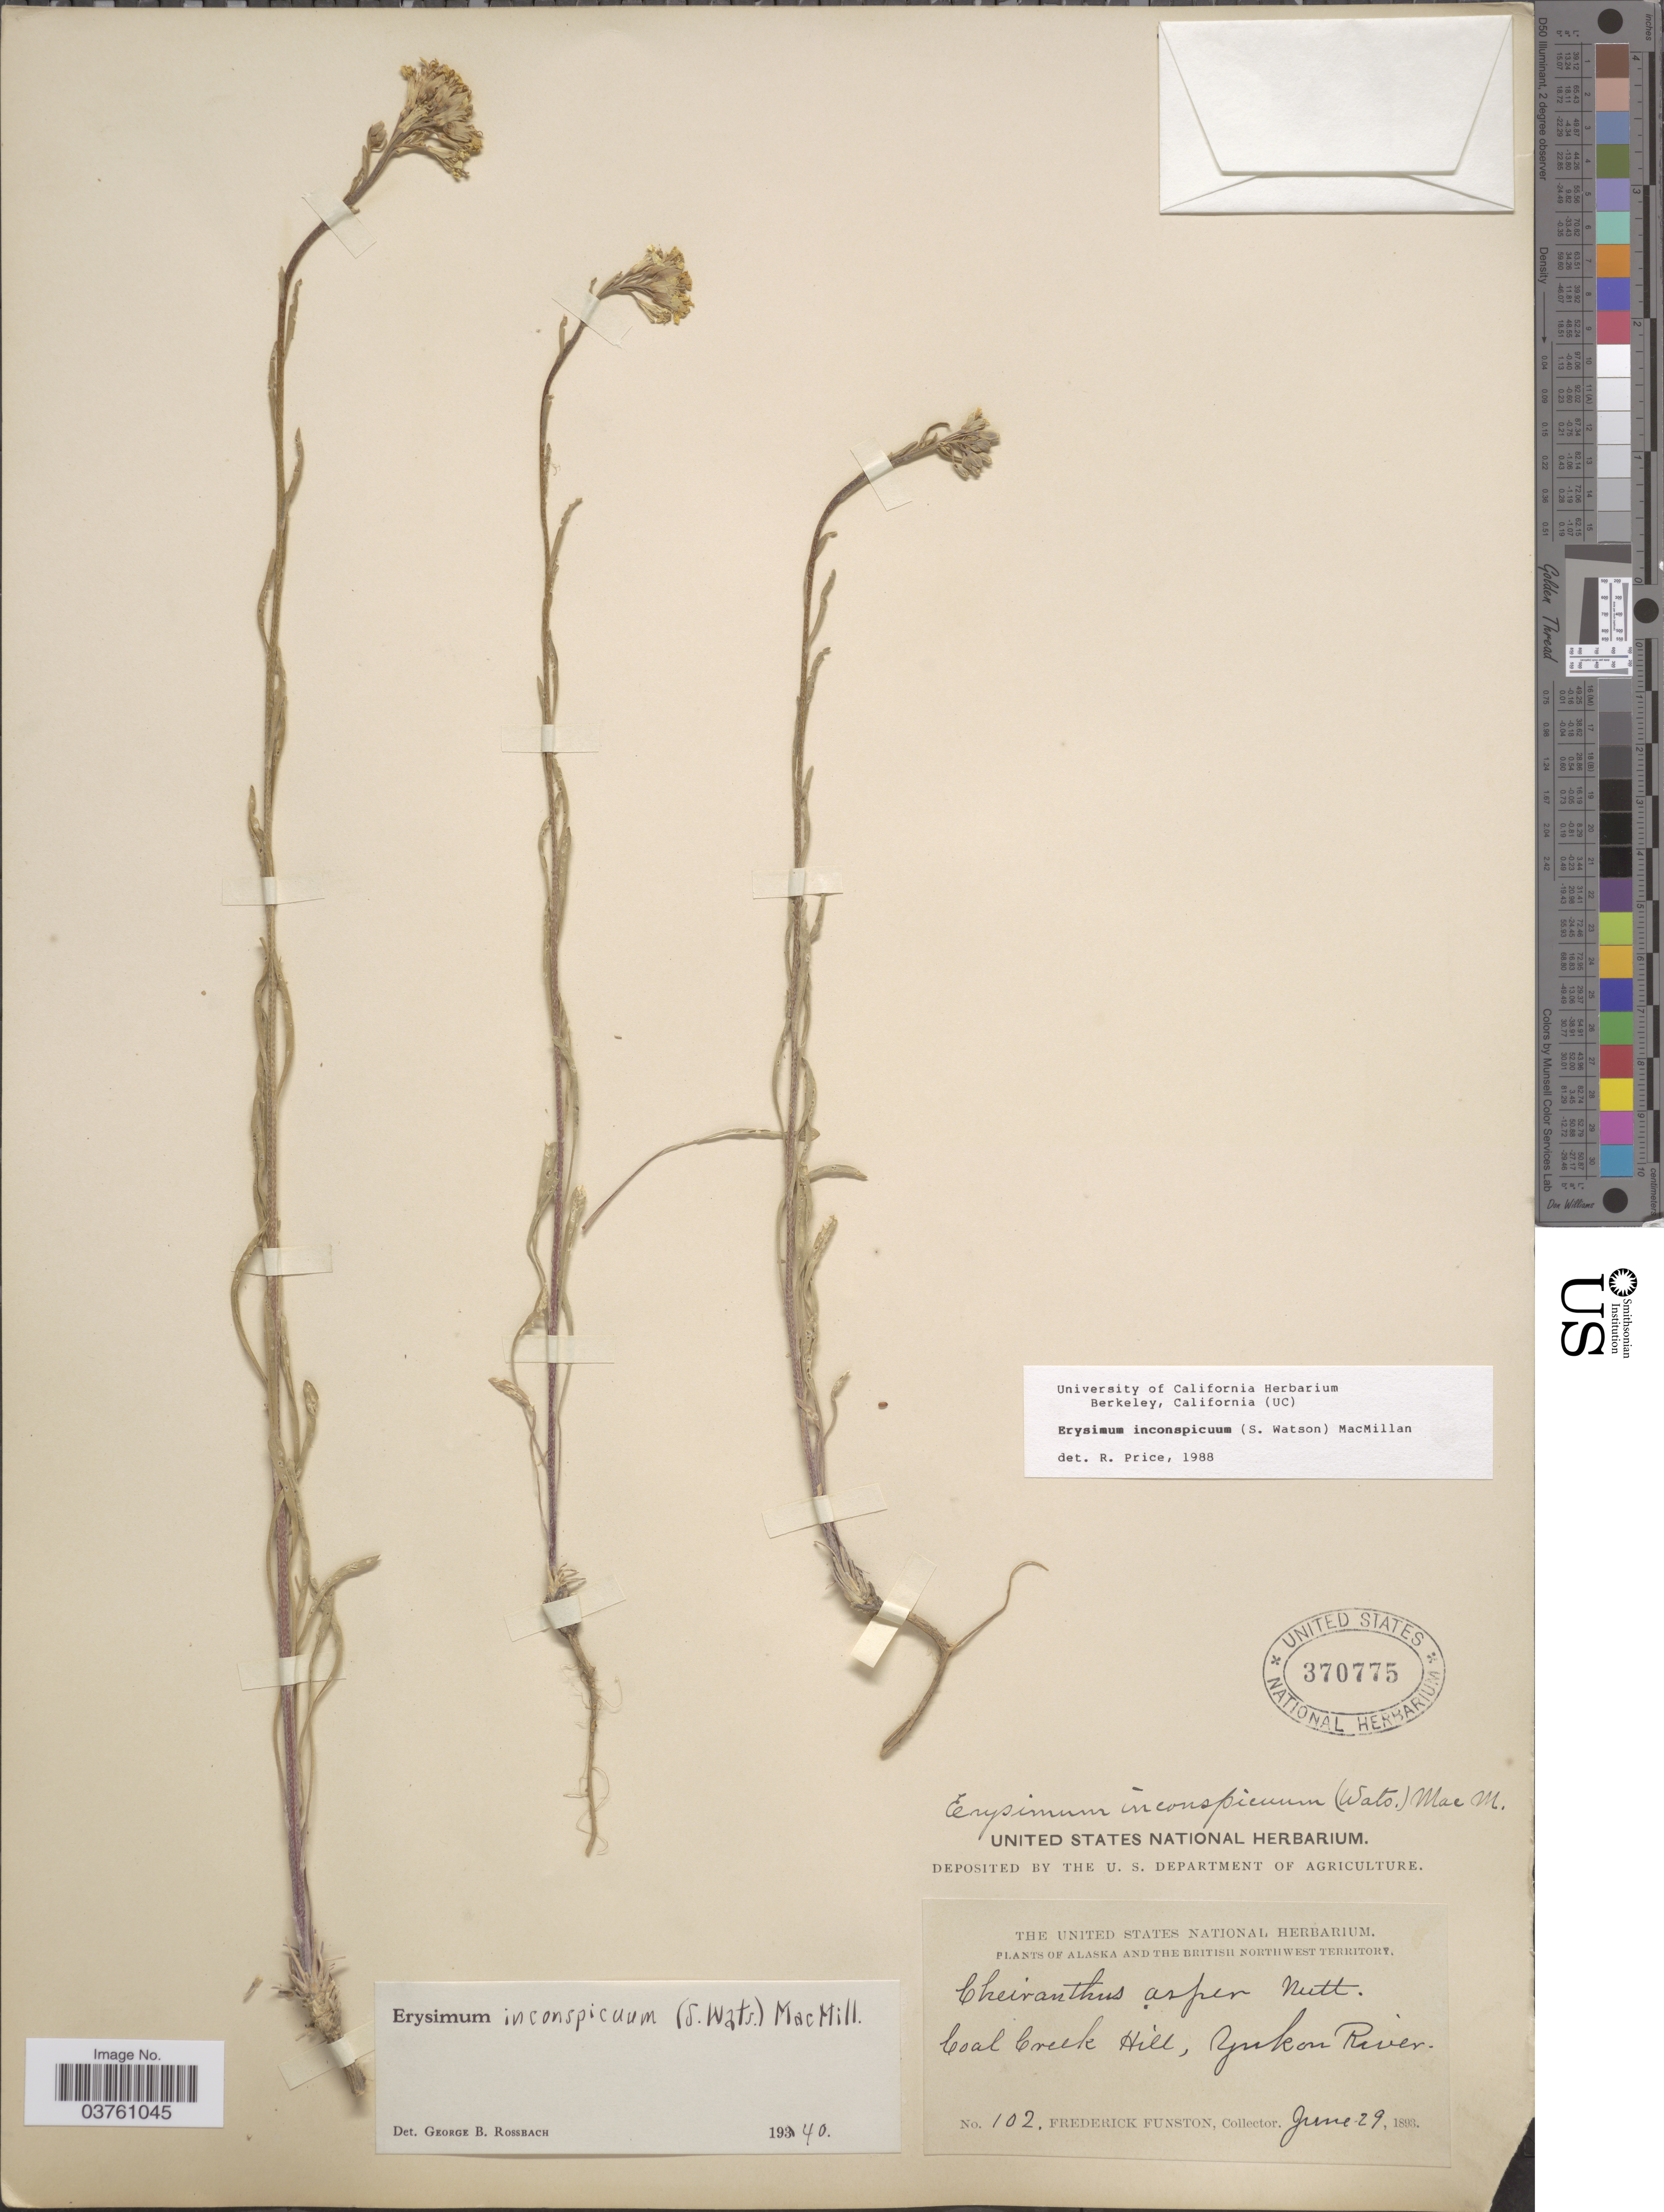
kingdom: Plantae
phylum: Tracheophyta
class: Magnoliopsida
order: Brassicales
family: Brassicaceae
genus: Erysimum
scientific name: Erysimum inconspicuum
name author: (S. Watson) MacMill.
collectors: F. Funston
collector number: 102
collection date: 1893-06-29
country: United States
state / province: Alaska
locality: Alaska and the British Northwest Territory. Coal Creek Hill, Yukon River.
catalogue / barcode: US 370775